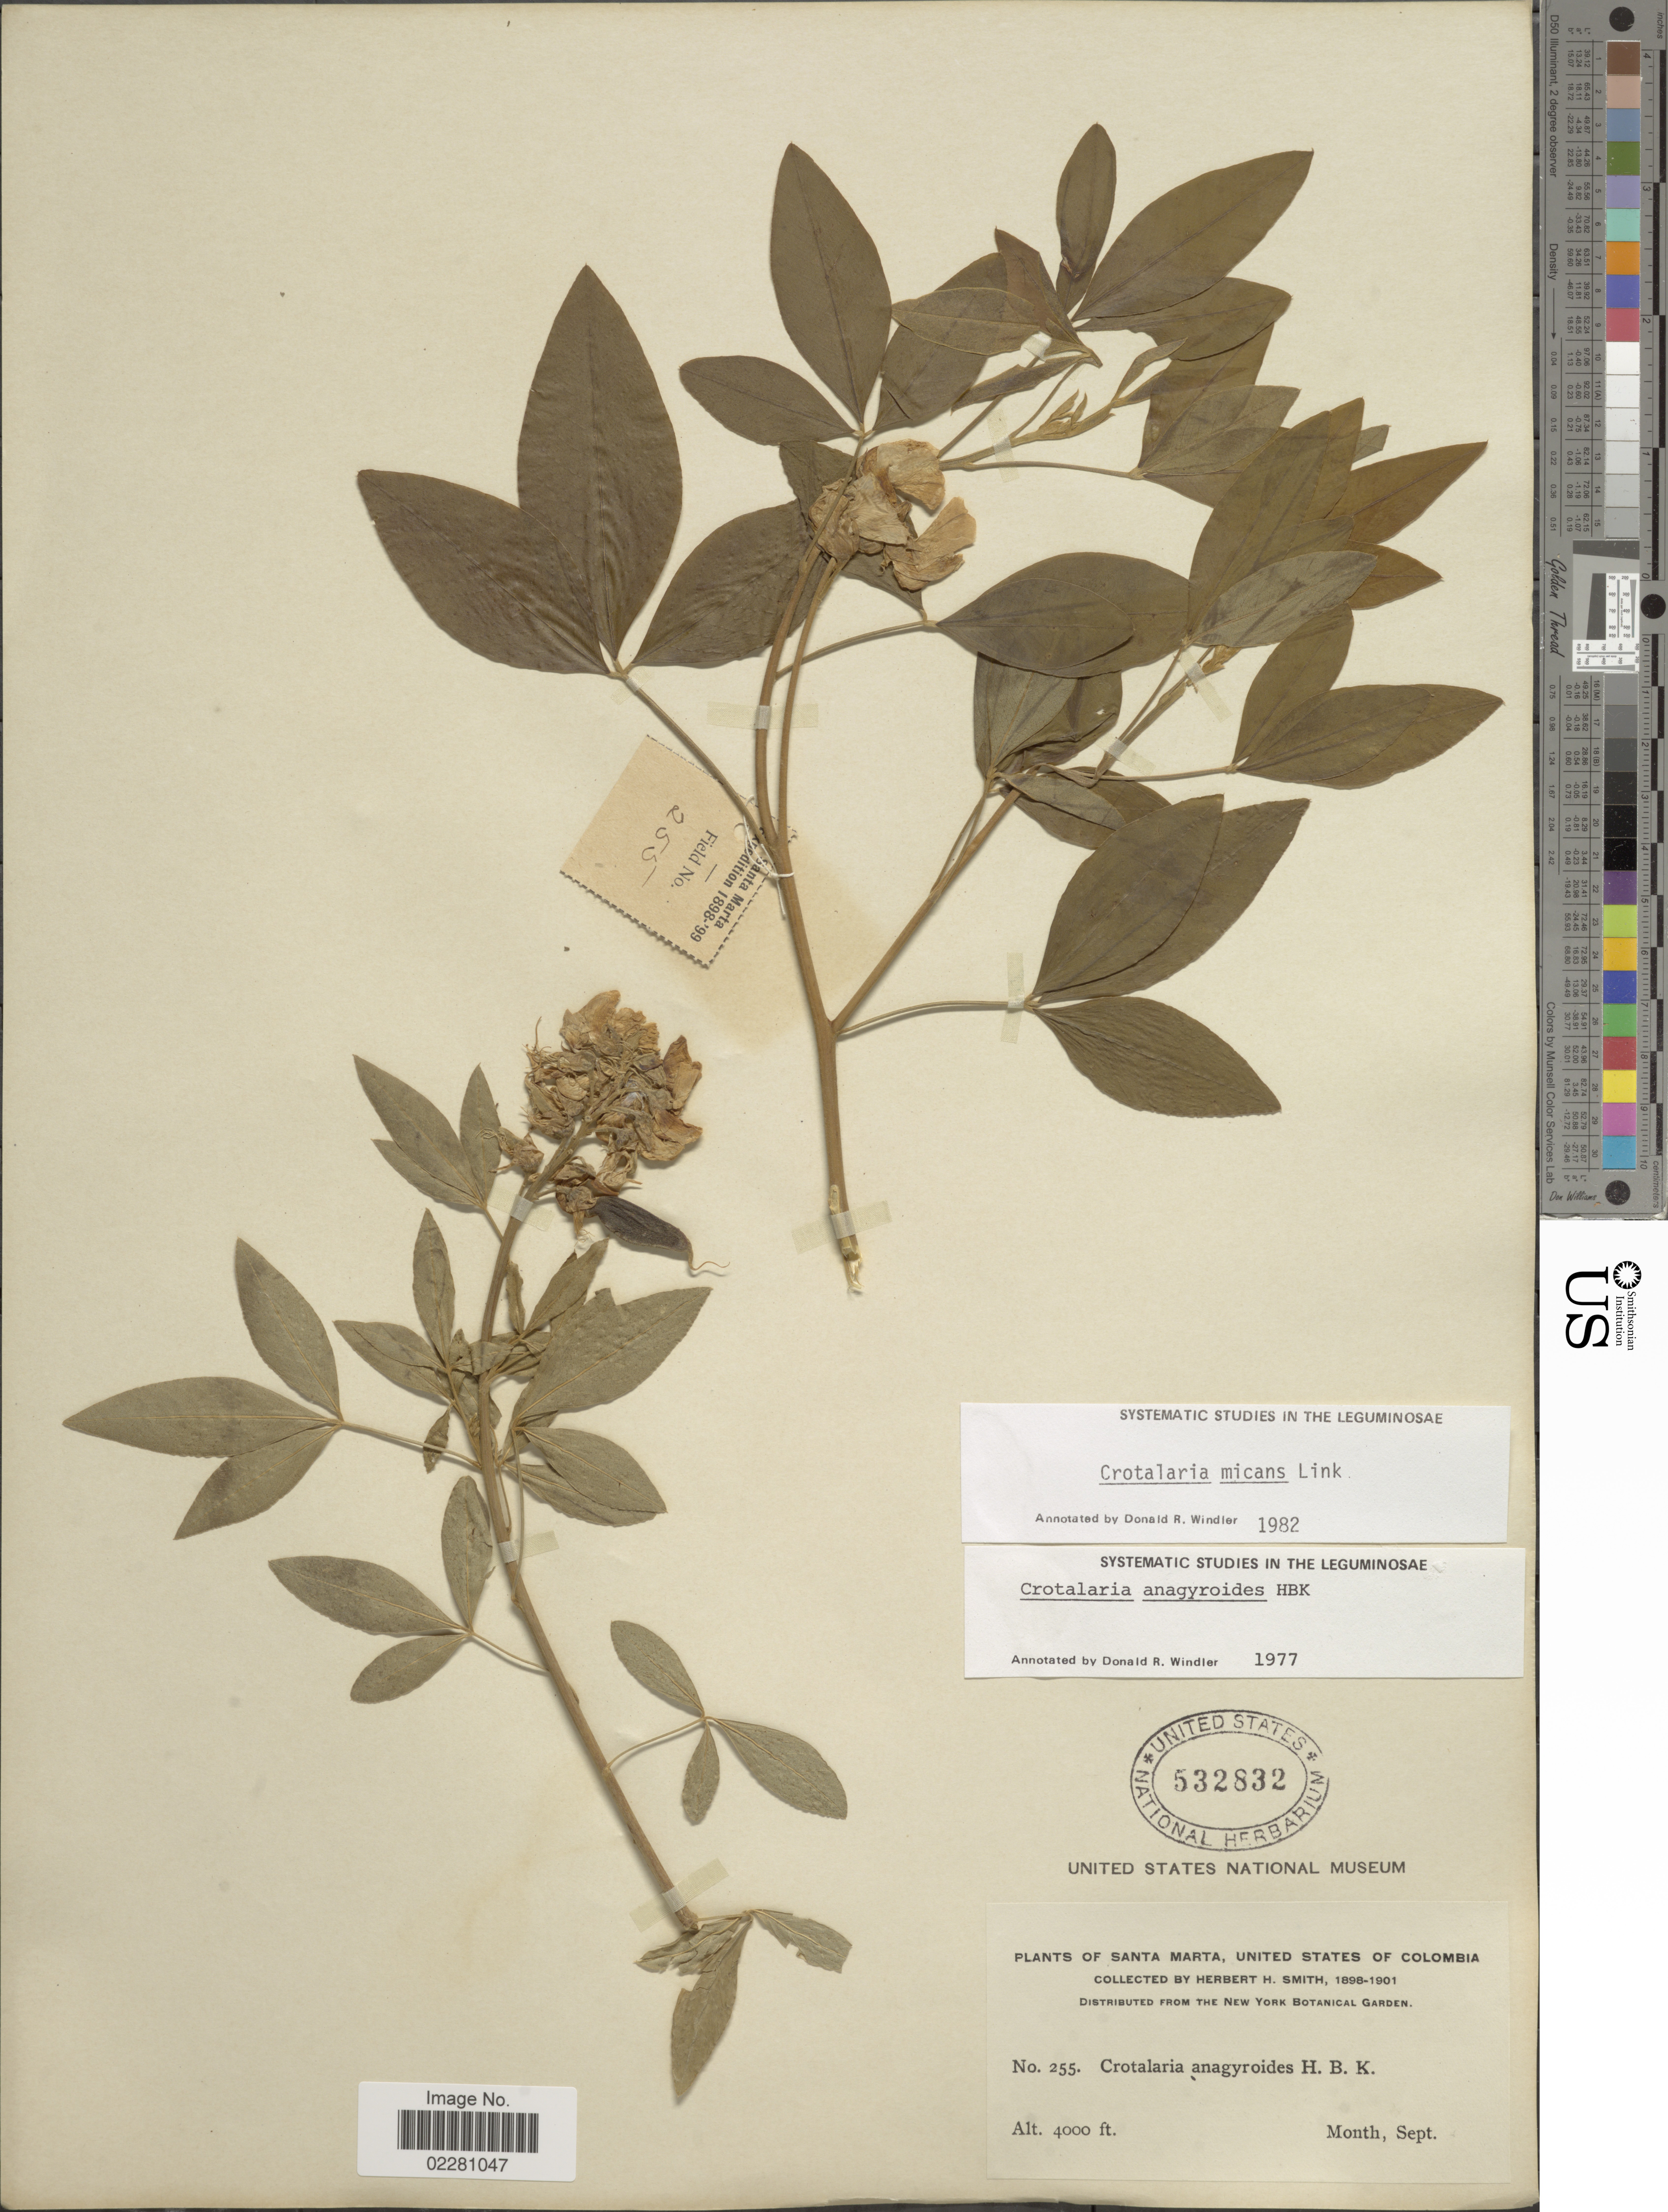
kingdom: Plantae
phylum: Tracheophyta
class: Magnoliopsida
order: Fabales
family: Fabaceae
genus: Crotalaria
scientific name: Crotalaria micans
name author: Link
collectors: Herbert H. Smith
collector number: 255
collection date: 1898-09/1901-09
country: Colombia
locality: Santa Marta, United States of Columbia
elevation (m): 1219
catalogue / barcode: US 532832